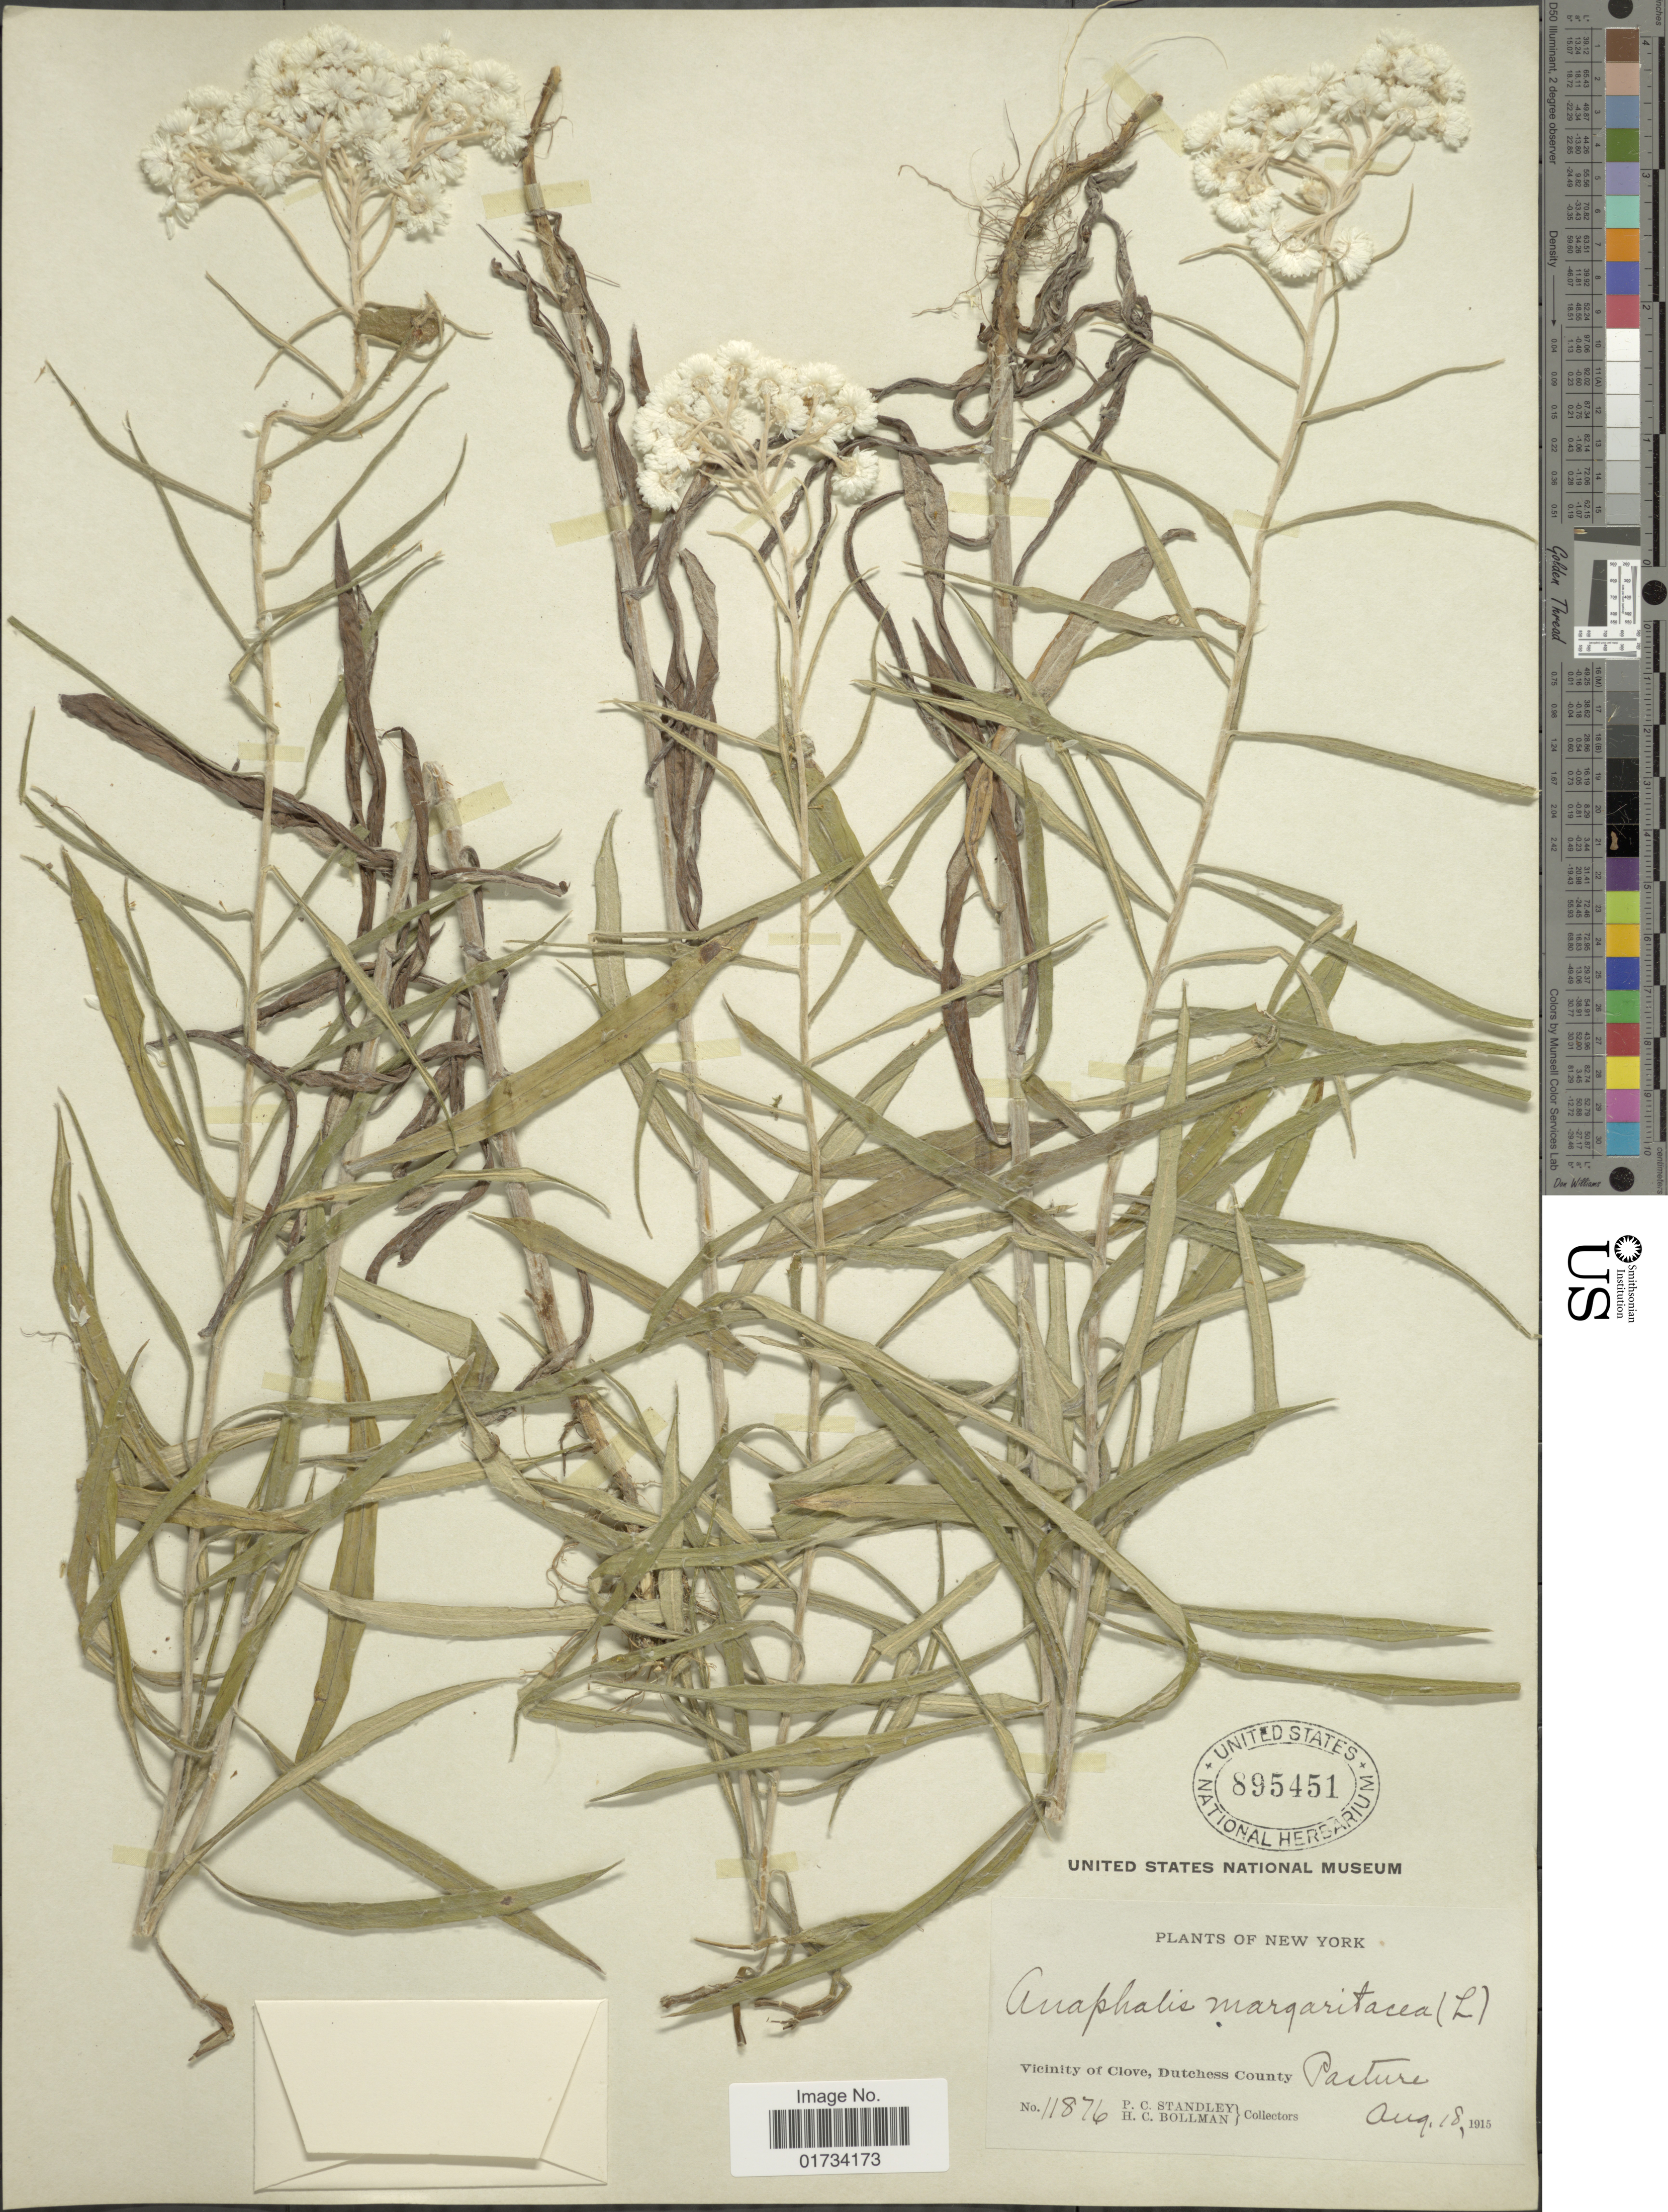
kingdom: Plantae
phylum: Tracheophyta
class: Magnoliopsida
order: Asterales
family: Asteraceae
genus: Anaphalis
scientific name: Anaphalis margaritacea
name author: (L.) Benth. & Hook. f.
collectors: P. C. Standley & H. C. Bollman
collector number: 1187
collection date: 1915-08-18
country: United States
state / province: New York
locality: Vicinity of Clove, Dutchess County, Pasture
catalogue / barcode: US 895451